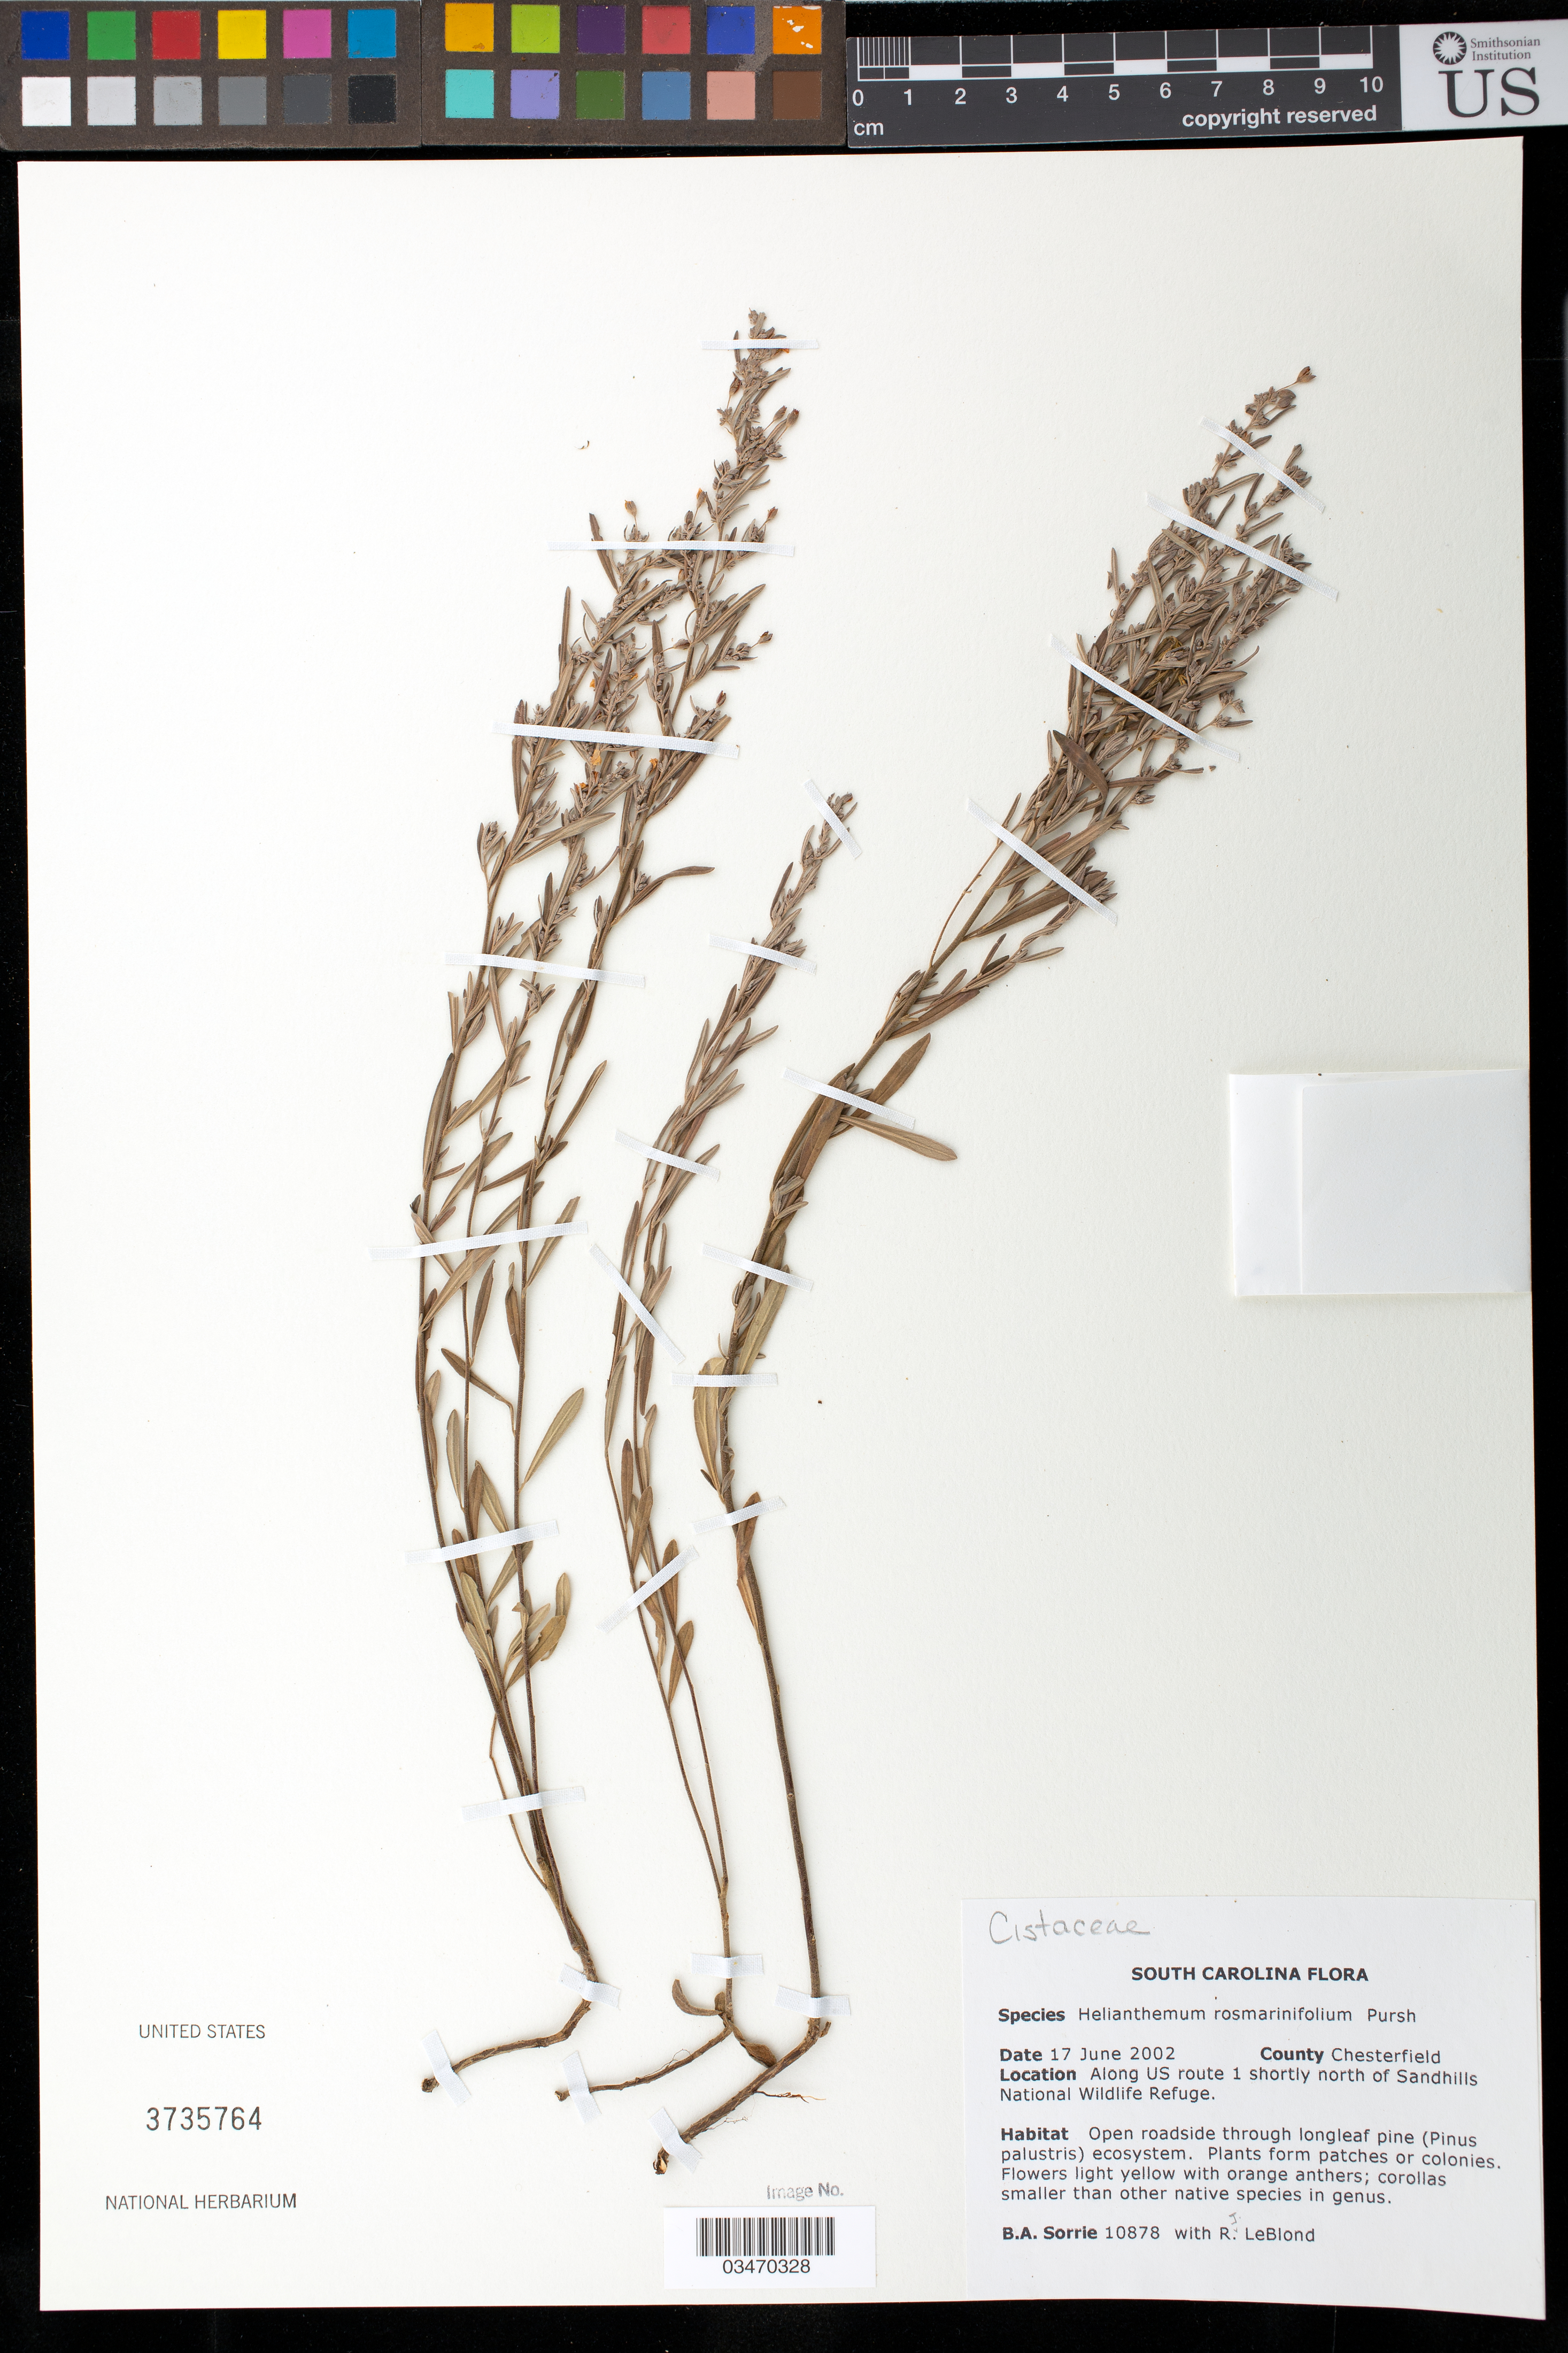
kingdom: Plantae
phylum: Tracheophyta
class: Magnoliopsida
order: Malvales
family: Cistaceae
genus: Helianthemum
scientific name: Helianthemum rosmarinifolium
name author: Pursh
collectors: B. A. Sorrie & R. J. LeBlond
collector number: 10878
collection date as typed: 17 Jun 2002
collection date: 2002-06-17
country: United States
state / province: South Carolina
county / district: Chesterfield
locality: Along US route 1 shortly N of Sandhills National Wildlife Refuge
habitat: Open roadside through longleaf pine ecosystem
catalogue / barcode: US 3735764